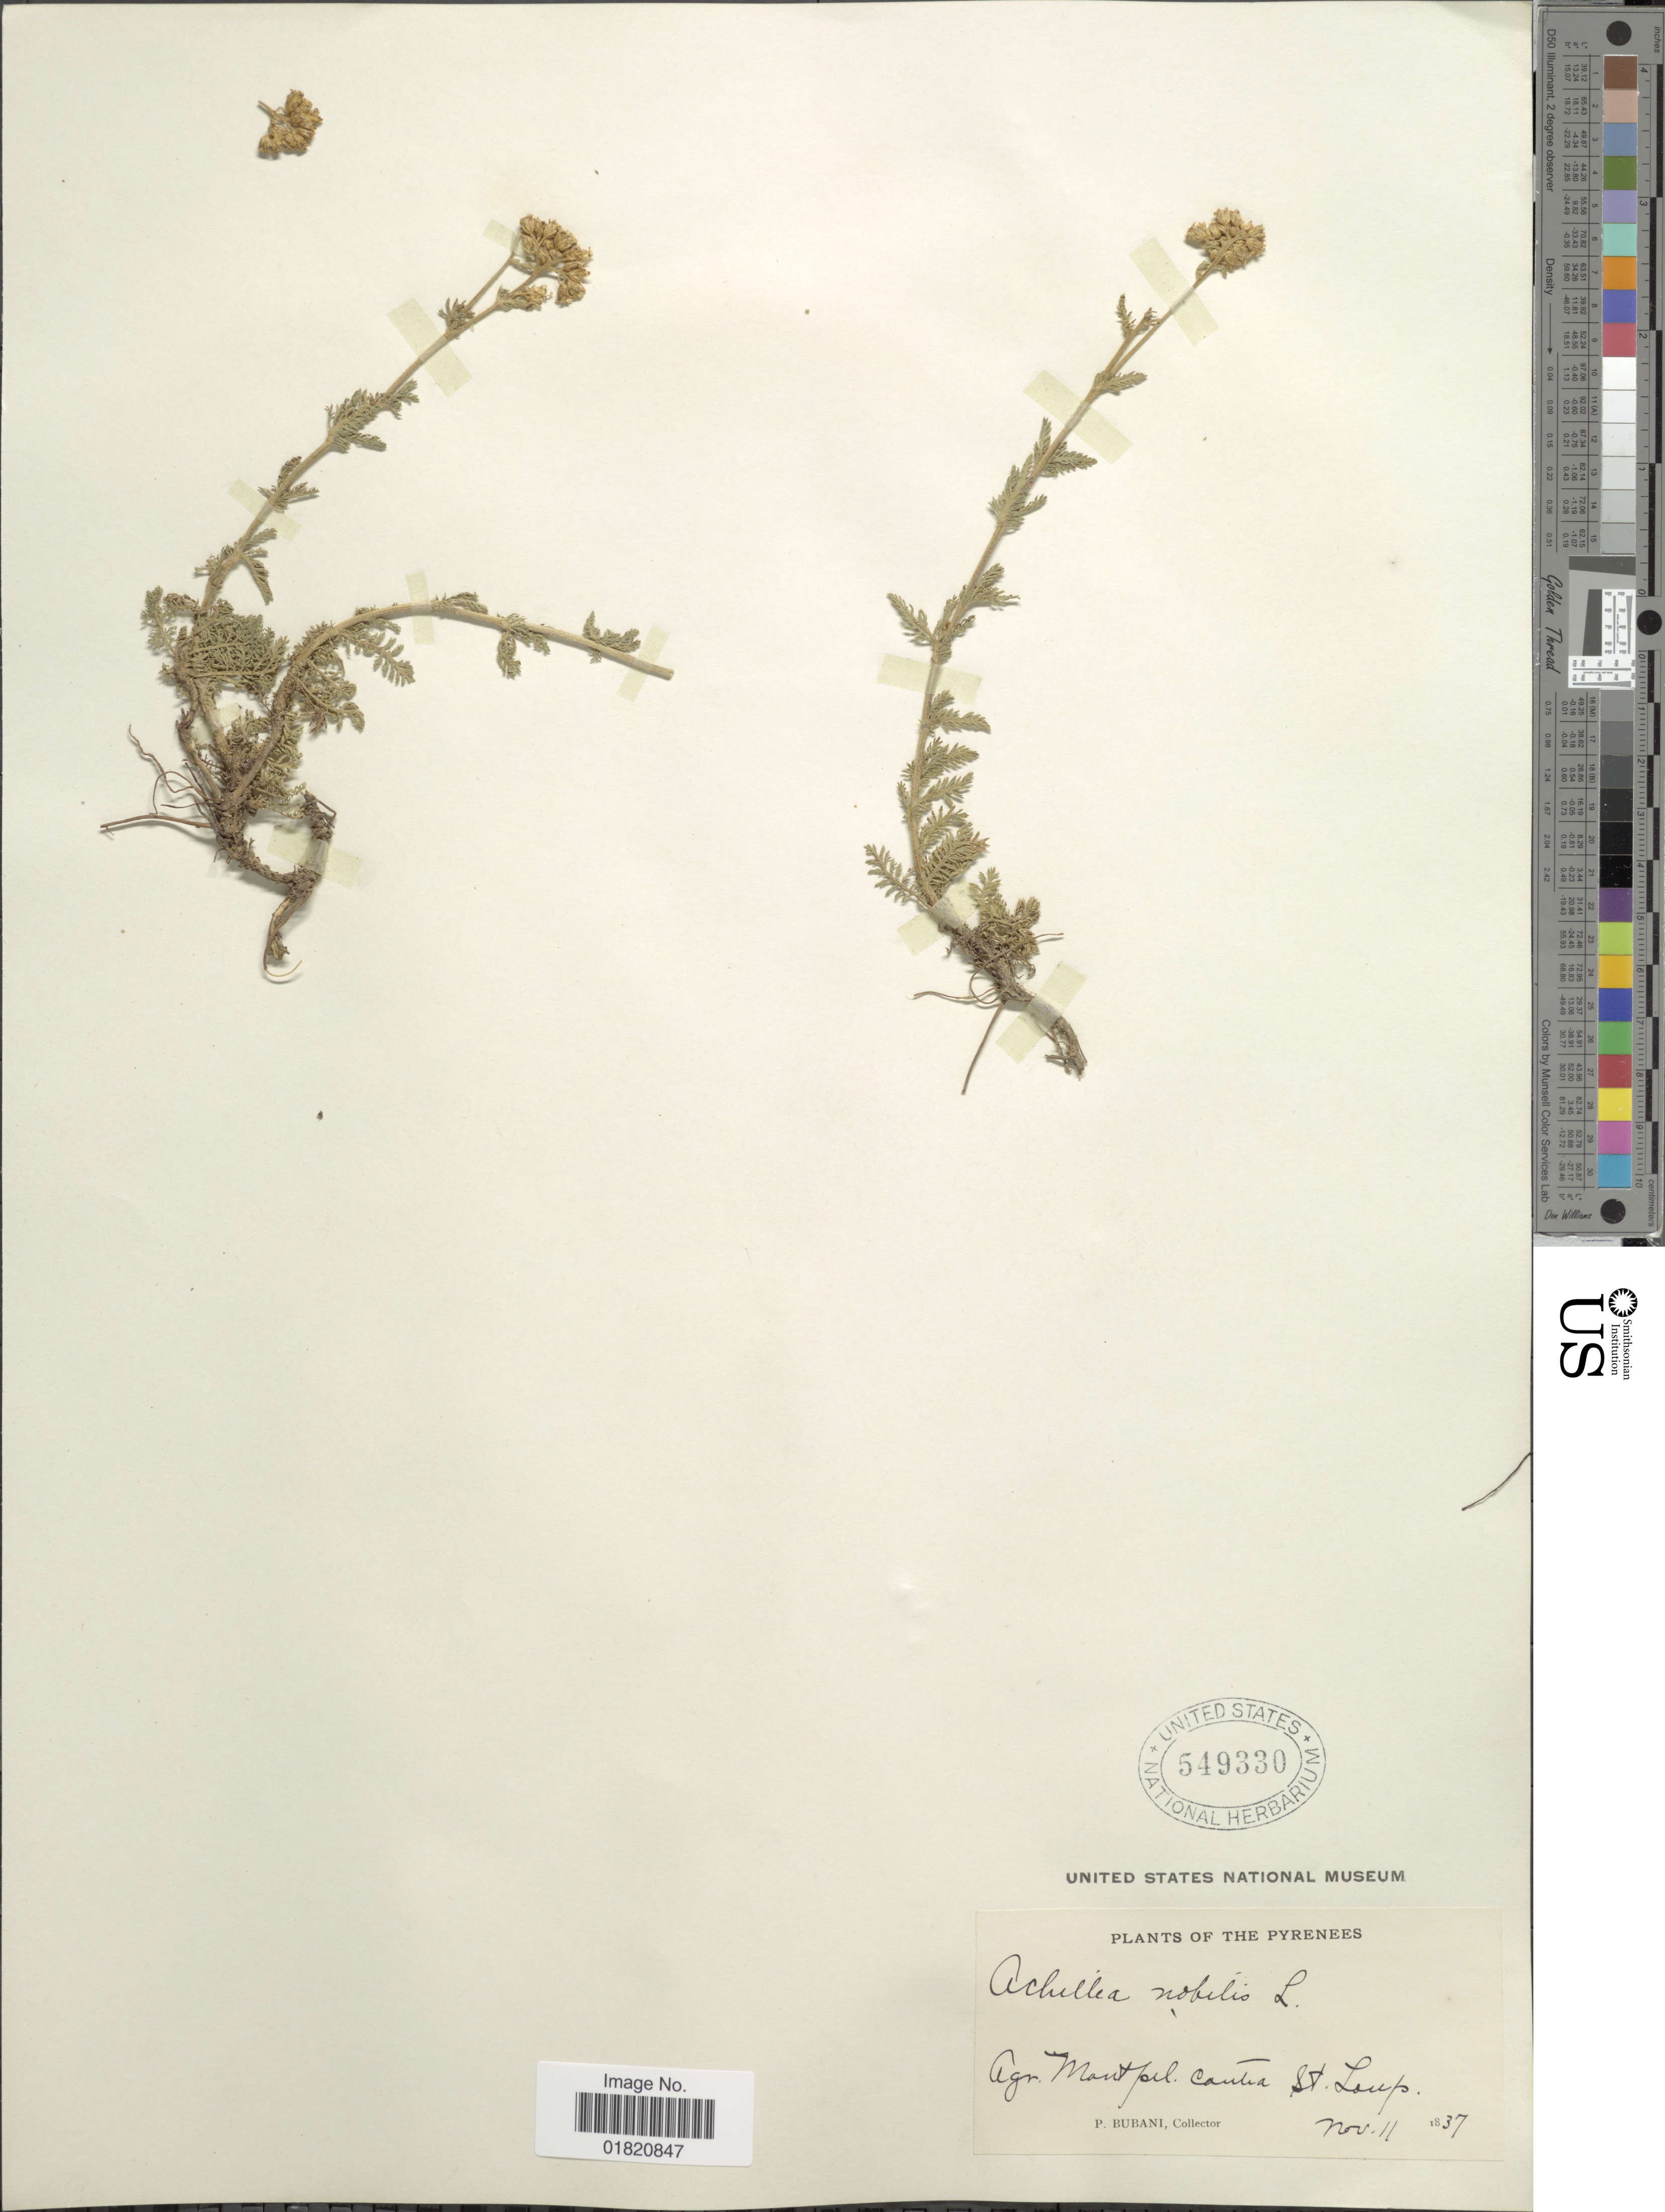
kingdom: Plantae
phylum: Tracheophyta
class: Magnoliopsida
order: Asterales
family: Asteraceae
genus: Achillea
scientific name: Achillea nobilis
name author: L.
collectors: P. Bubani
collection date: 1837-11-11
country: France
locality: Pyrenees. Agr. Montpel. contra St. Loup.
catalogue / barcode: US 549330